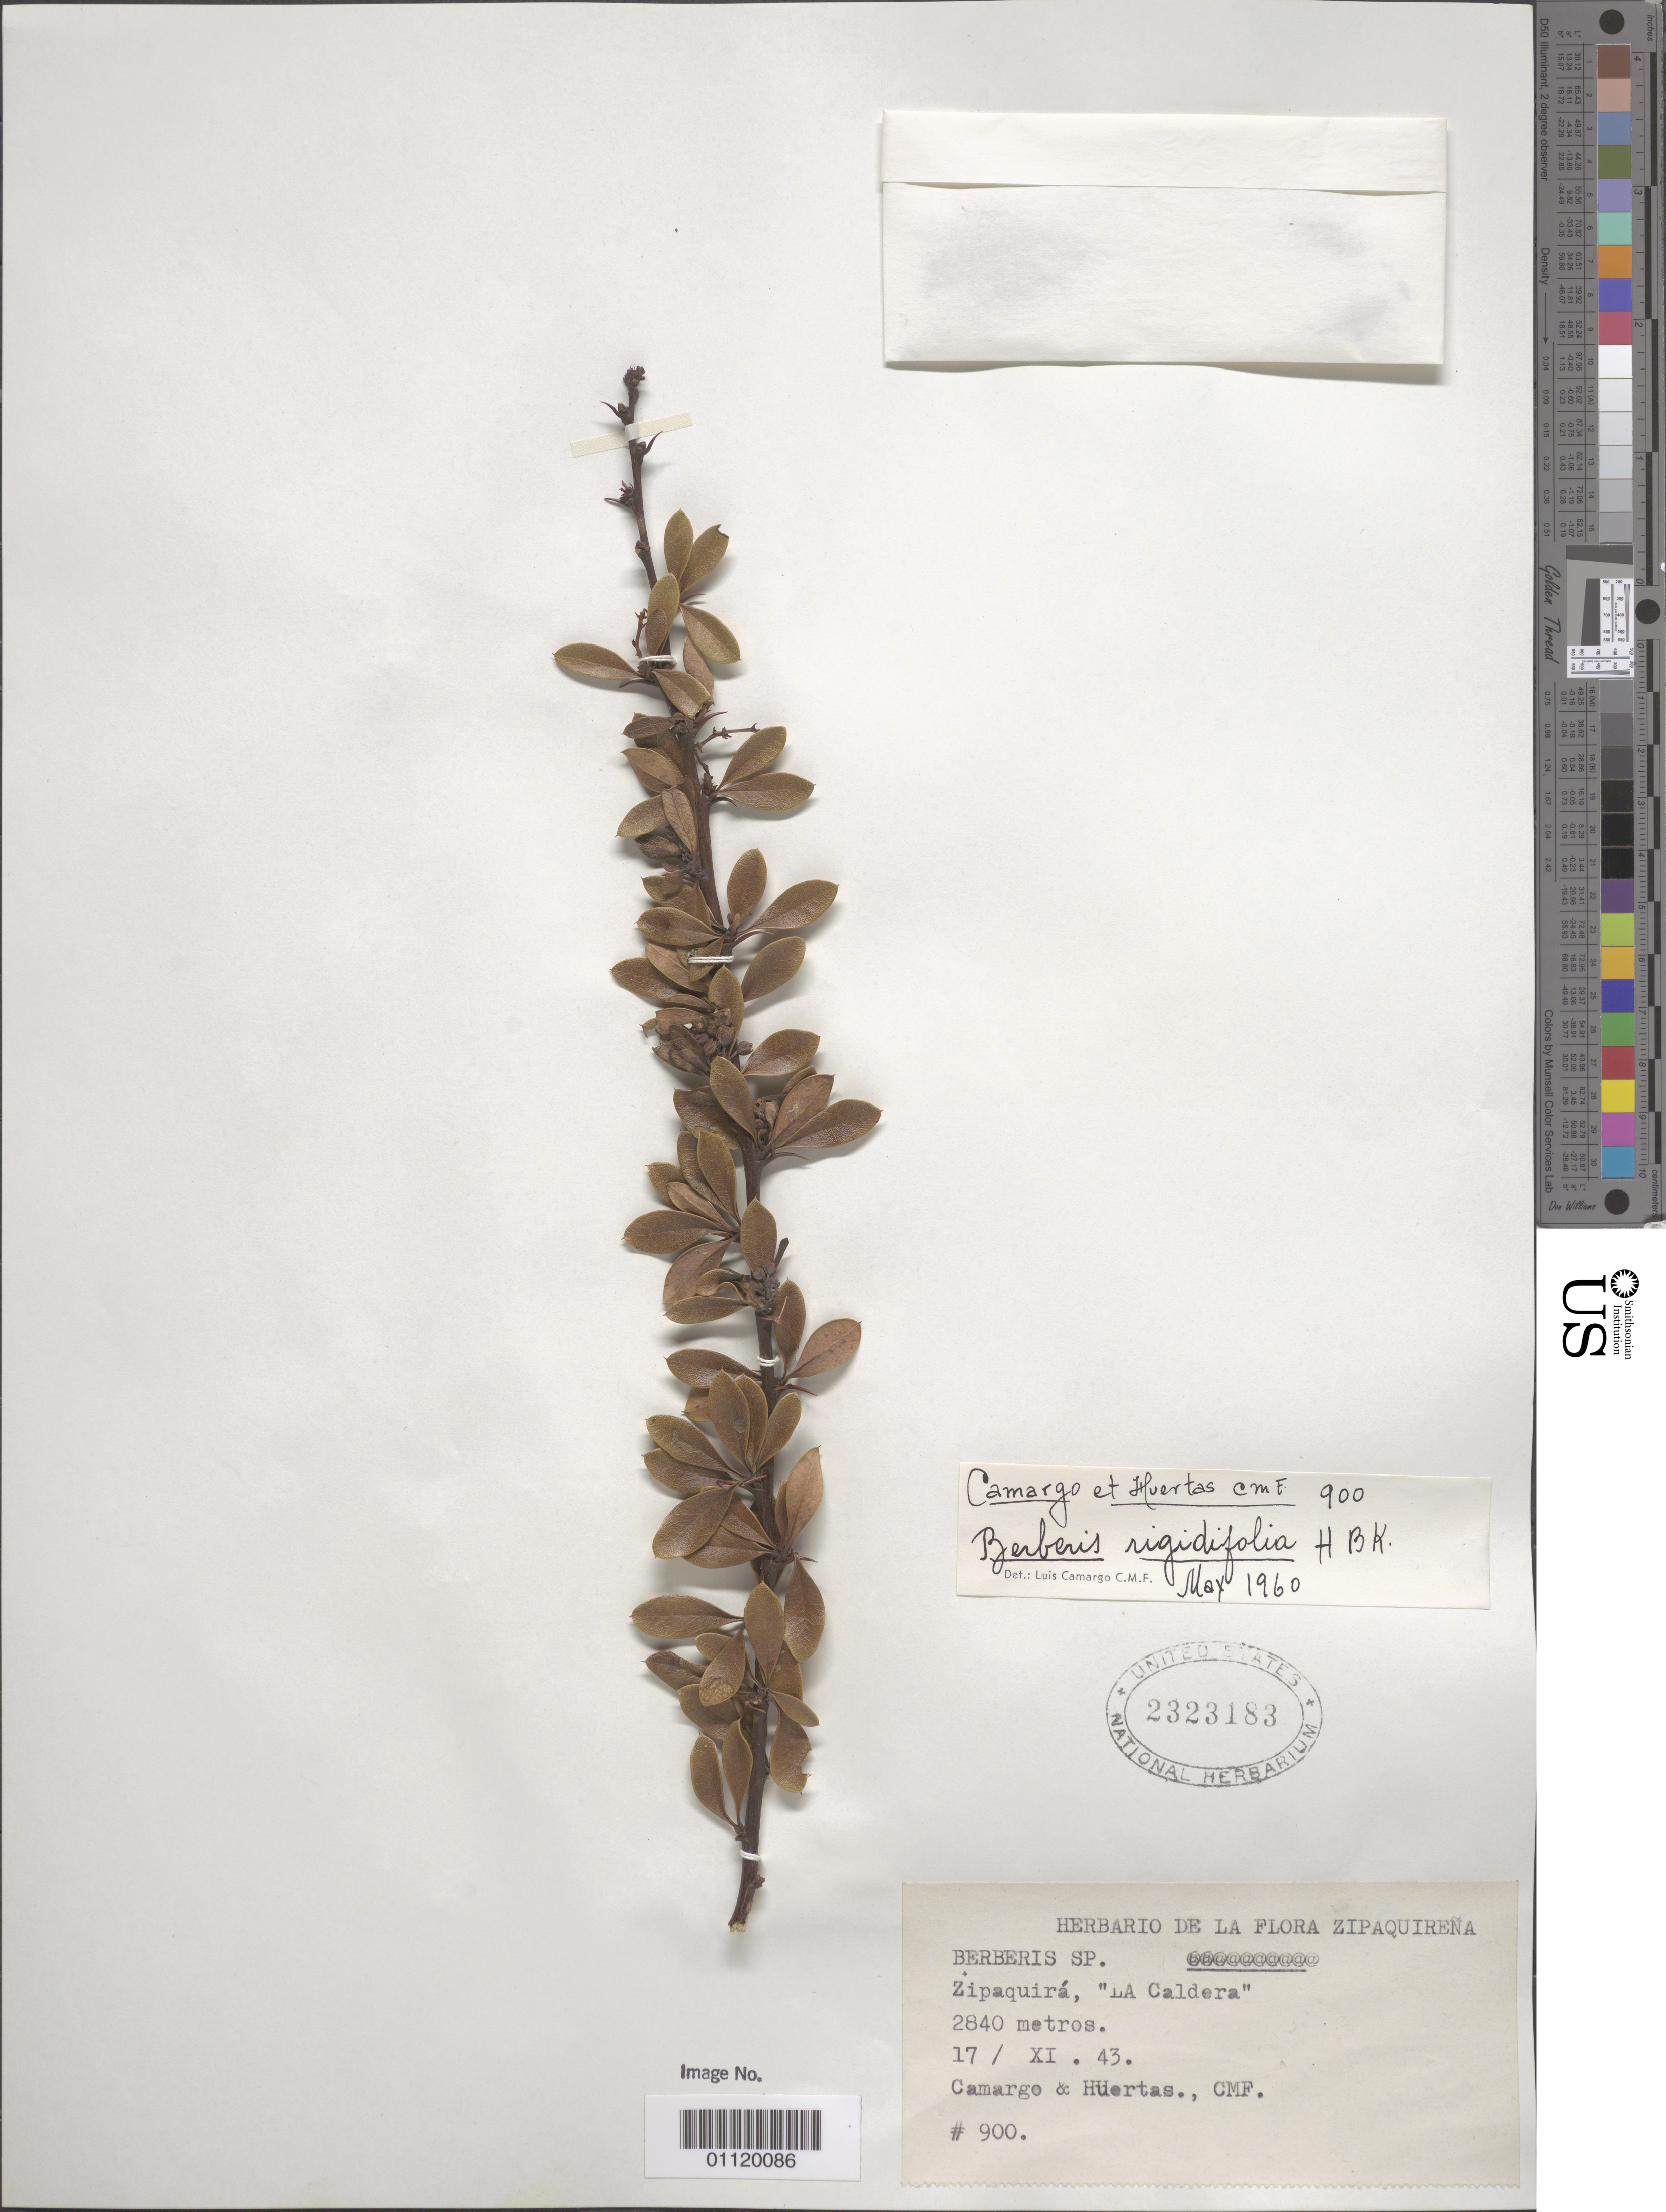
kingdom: Plantae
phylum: Tracheophyta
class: Magnoliopsida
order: Ranunculales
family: Berberidaceae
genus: Berberis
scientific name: Berberis rigidifolia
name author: Kunth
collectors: F. C. Camargo & G. Huertas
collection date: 1943-11-17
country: Colombia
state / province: Cundinamarca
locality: Zipaquirá, "La Caldera."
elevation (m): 2840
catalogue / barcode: US 2323183